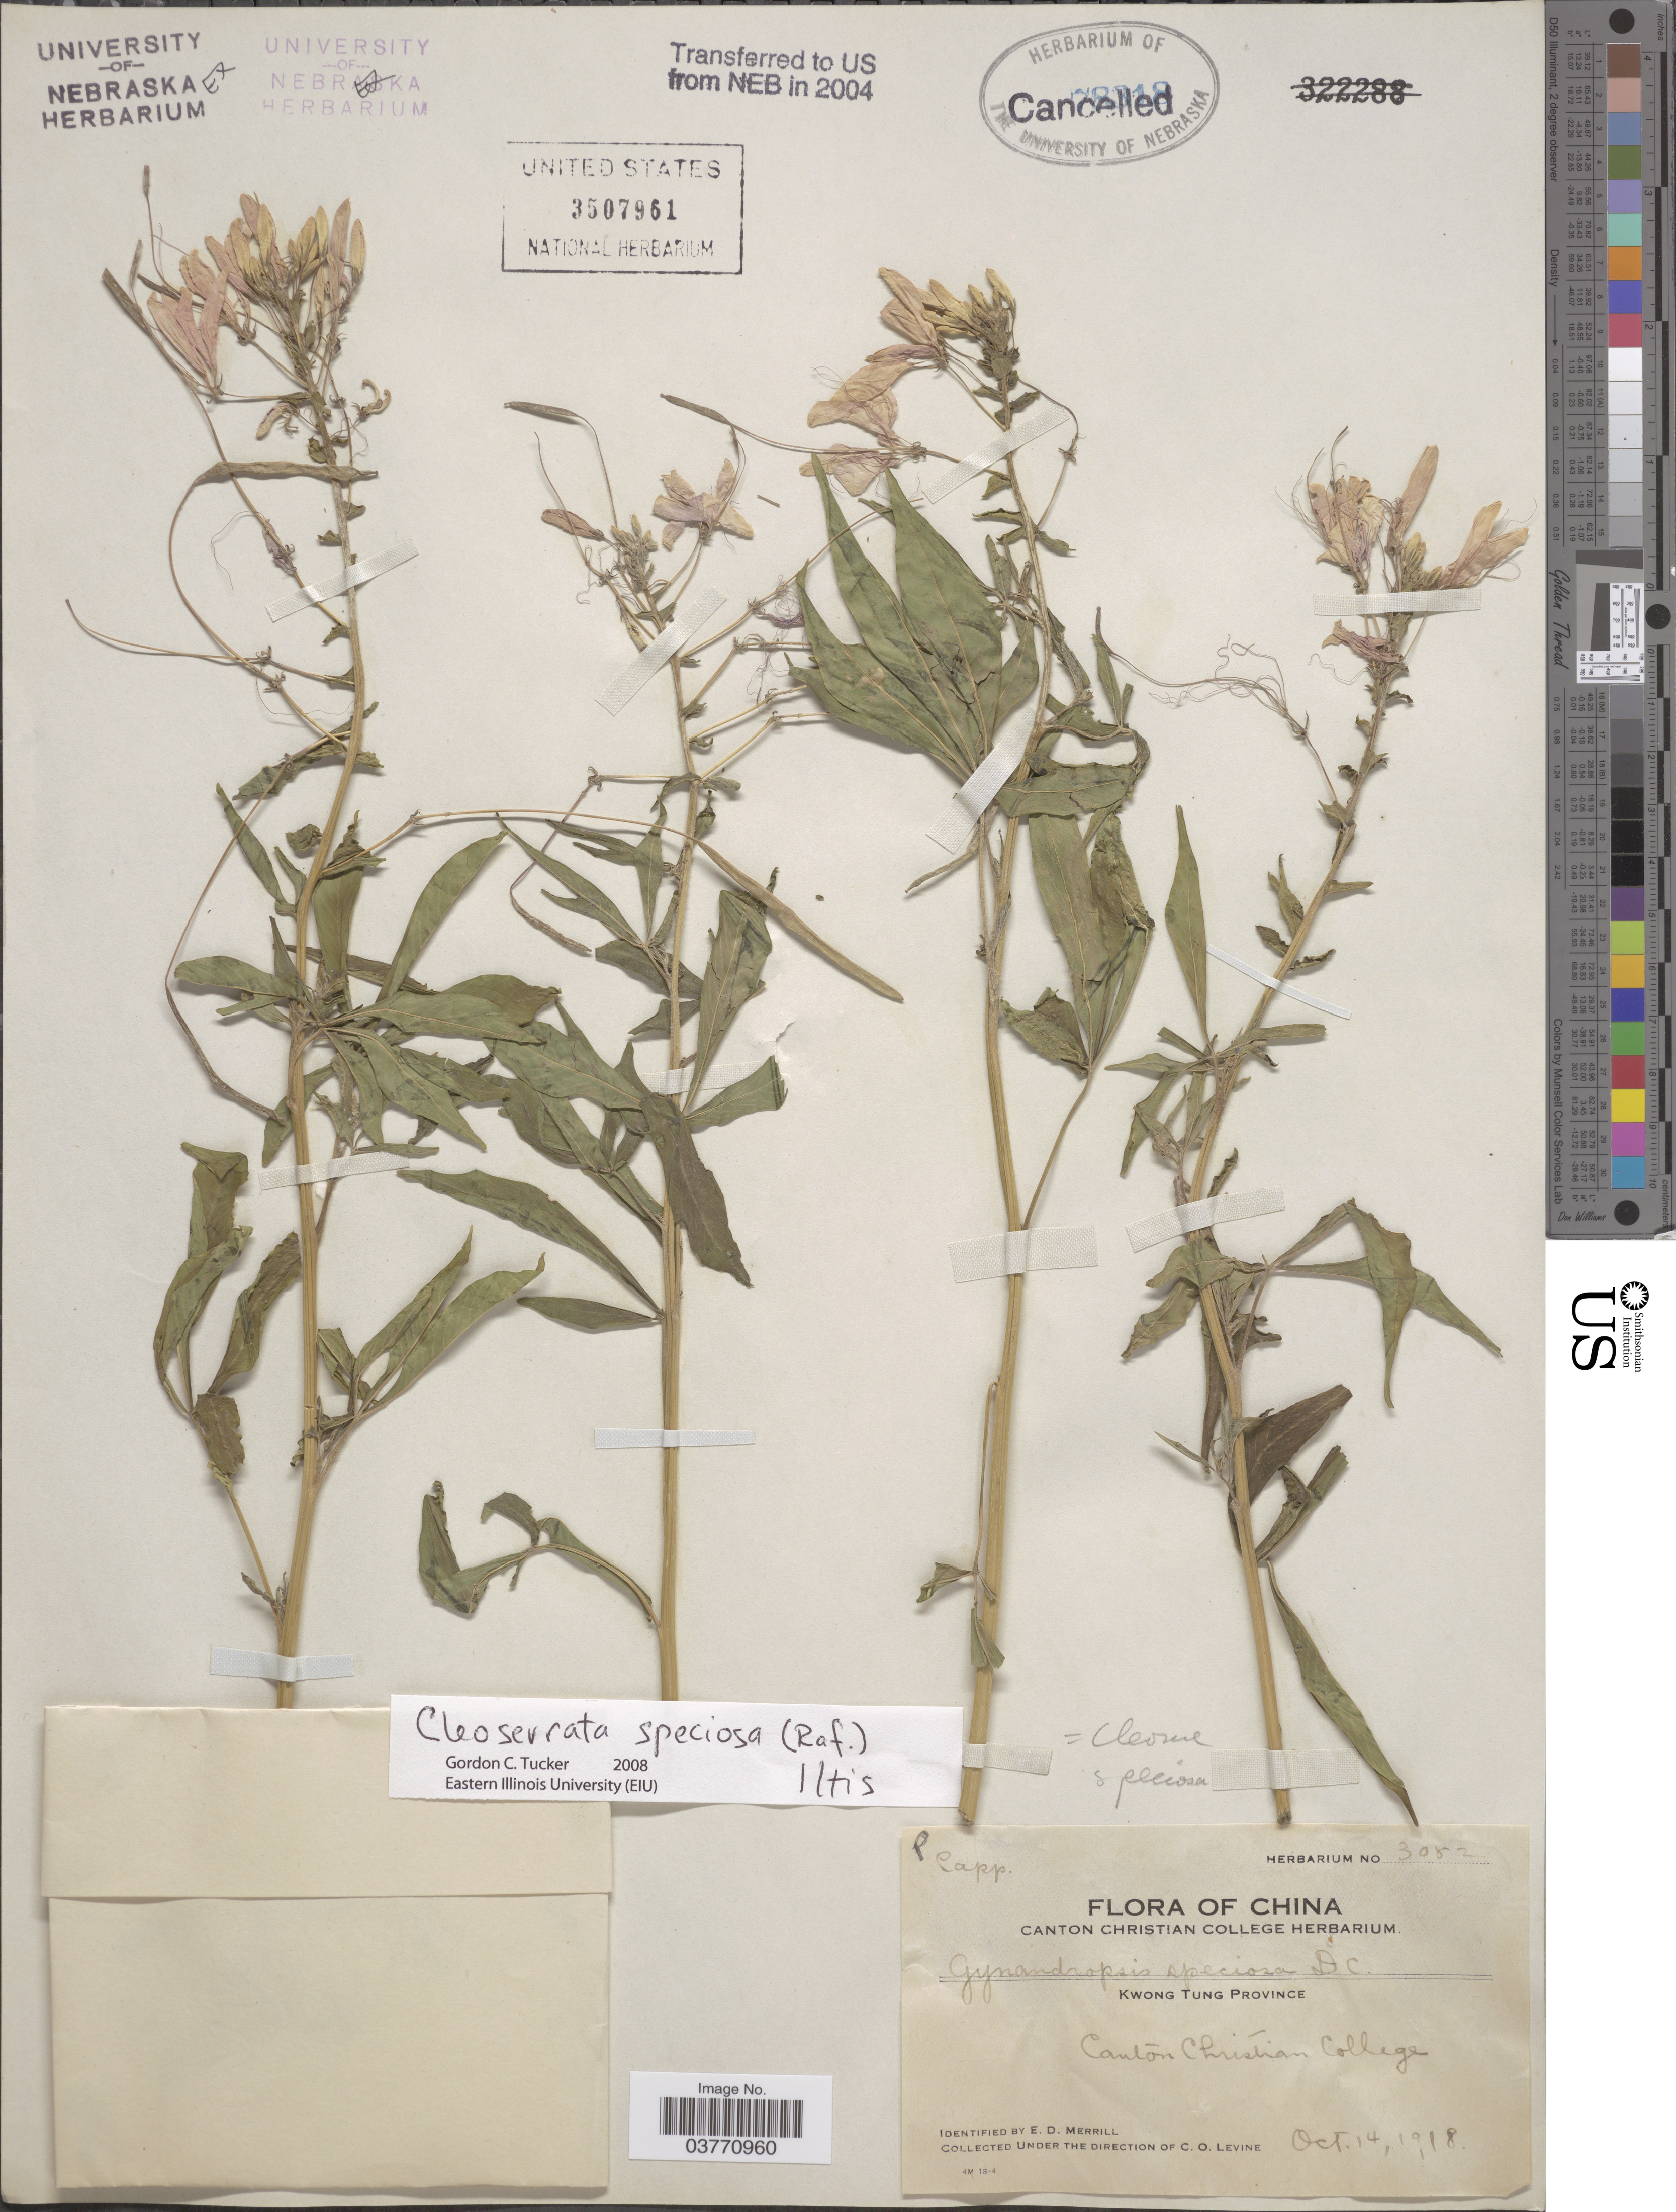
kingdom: Plantae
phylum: Tracheophyta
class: Magnoliopsida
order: Brassicales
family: Cleomaceae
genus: Cleoserrata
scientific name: Cleoserrata speciosa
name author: (Raf.) Iltis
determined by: Tucker, G. C.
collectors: C. O. Levine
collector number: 3052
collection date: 1918-10-14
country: China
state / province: Guangdong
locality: Kwong Tung Province. Canton Christian College.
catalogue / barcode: US 3507961